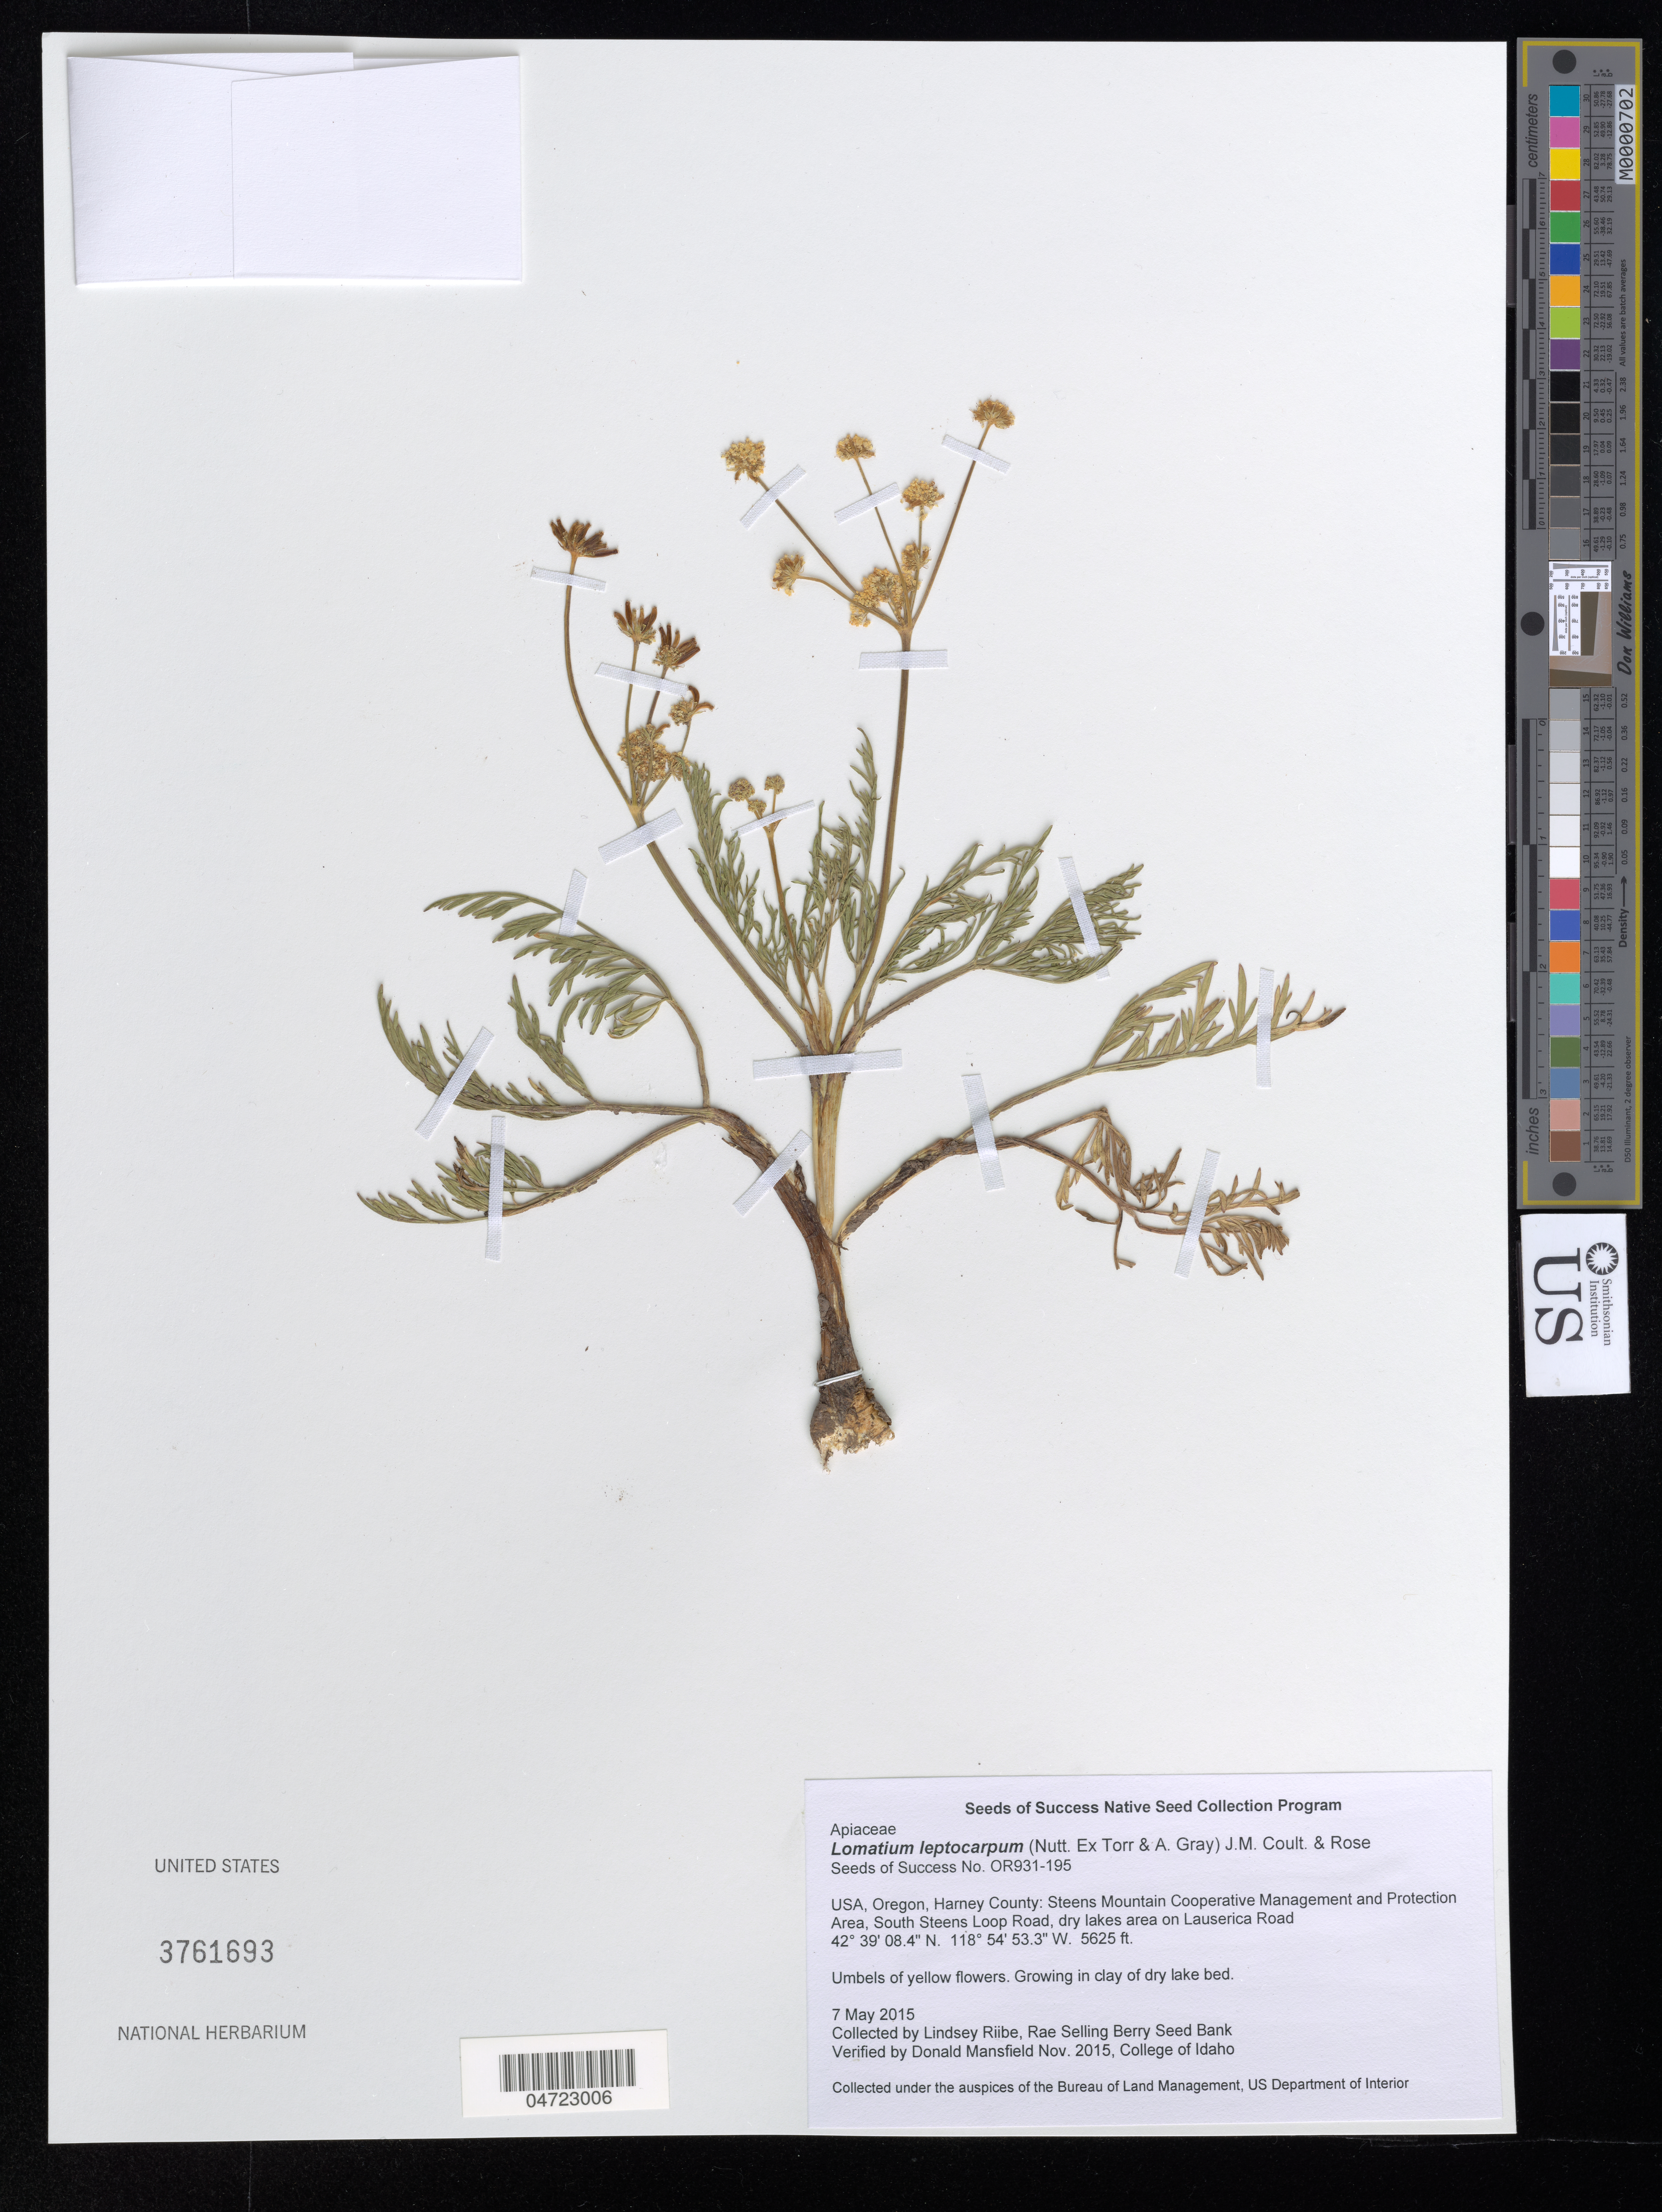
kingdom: Plantae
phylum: Tracheophyta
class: Magnoliopsida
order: Apiales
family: Apiaceae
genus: Lomatium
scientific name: Lomatium leptocarpum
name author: (Torr. & A. Gray) J.M. Coult. & Rose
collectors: L. Riibe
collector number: OR931-195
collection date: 2015-05-07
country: United States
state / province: Oregon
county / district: Harney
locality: Harney County: Steens Mountain Cooperative Management and Protection Area, South Steens Loop Road, dry lakes area on Lauserica Road.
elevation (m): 1714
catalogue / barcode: US 3761693